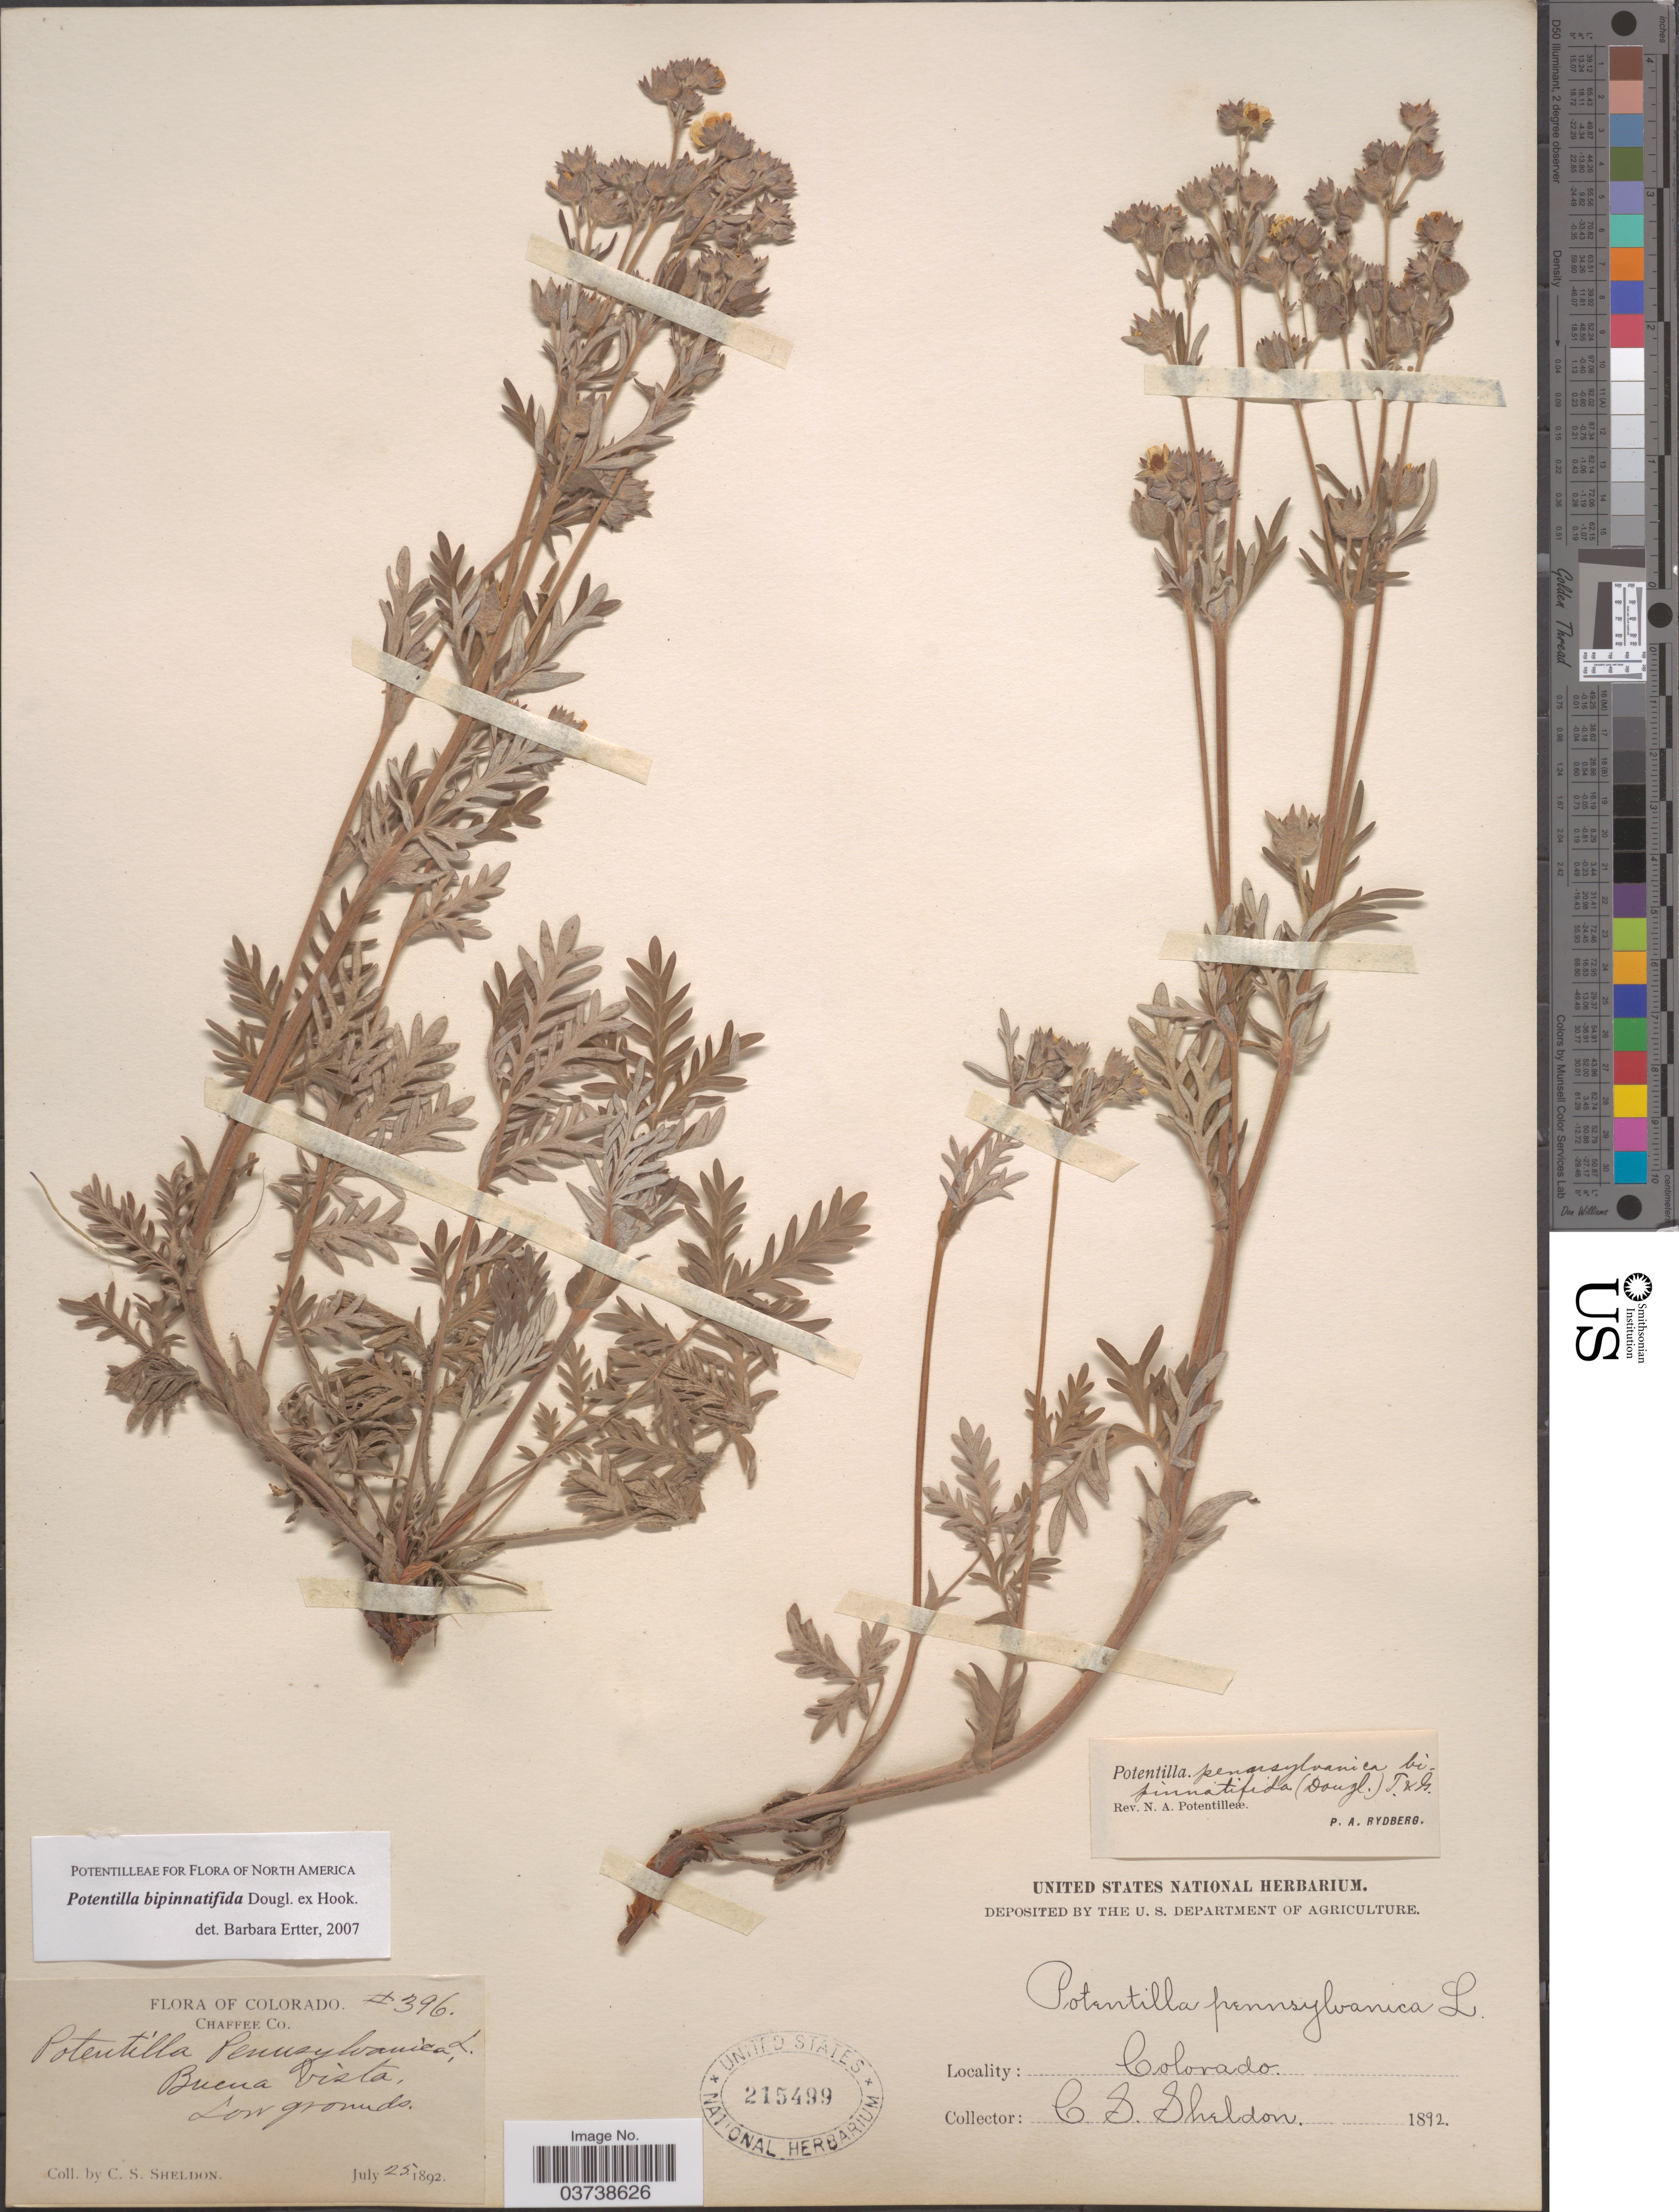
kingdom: Plantae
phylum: Tracheophyta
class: Magnoliopsida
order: Rosales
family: Rosaceae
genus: Potentilla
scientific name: Potentilla bipinnatifida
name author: Douglas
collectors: C. S. Sheldon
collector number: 396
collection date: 1892-07-25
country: United States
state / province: Colorado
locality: Chaffee Co. Buena Vista.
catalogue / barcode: US 215499